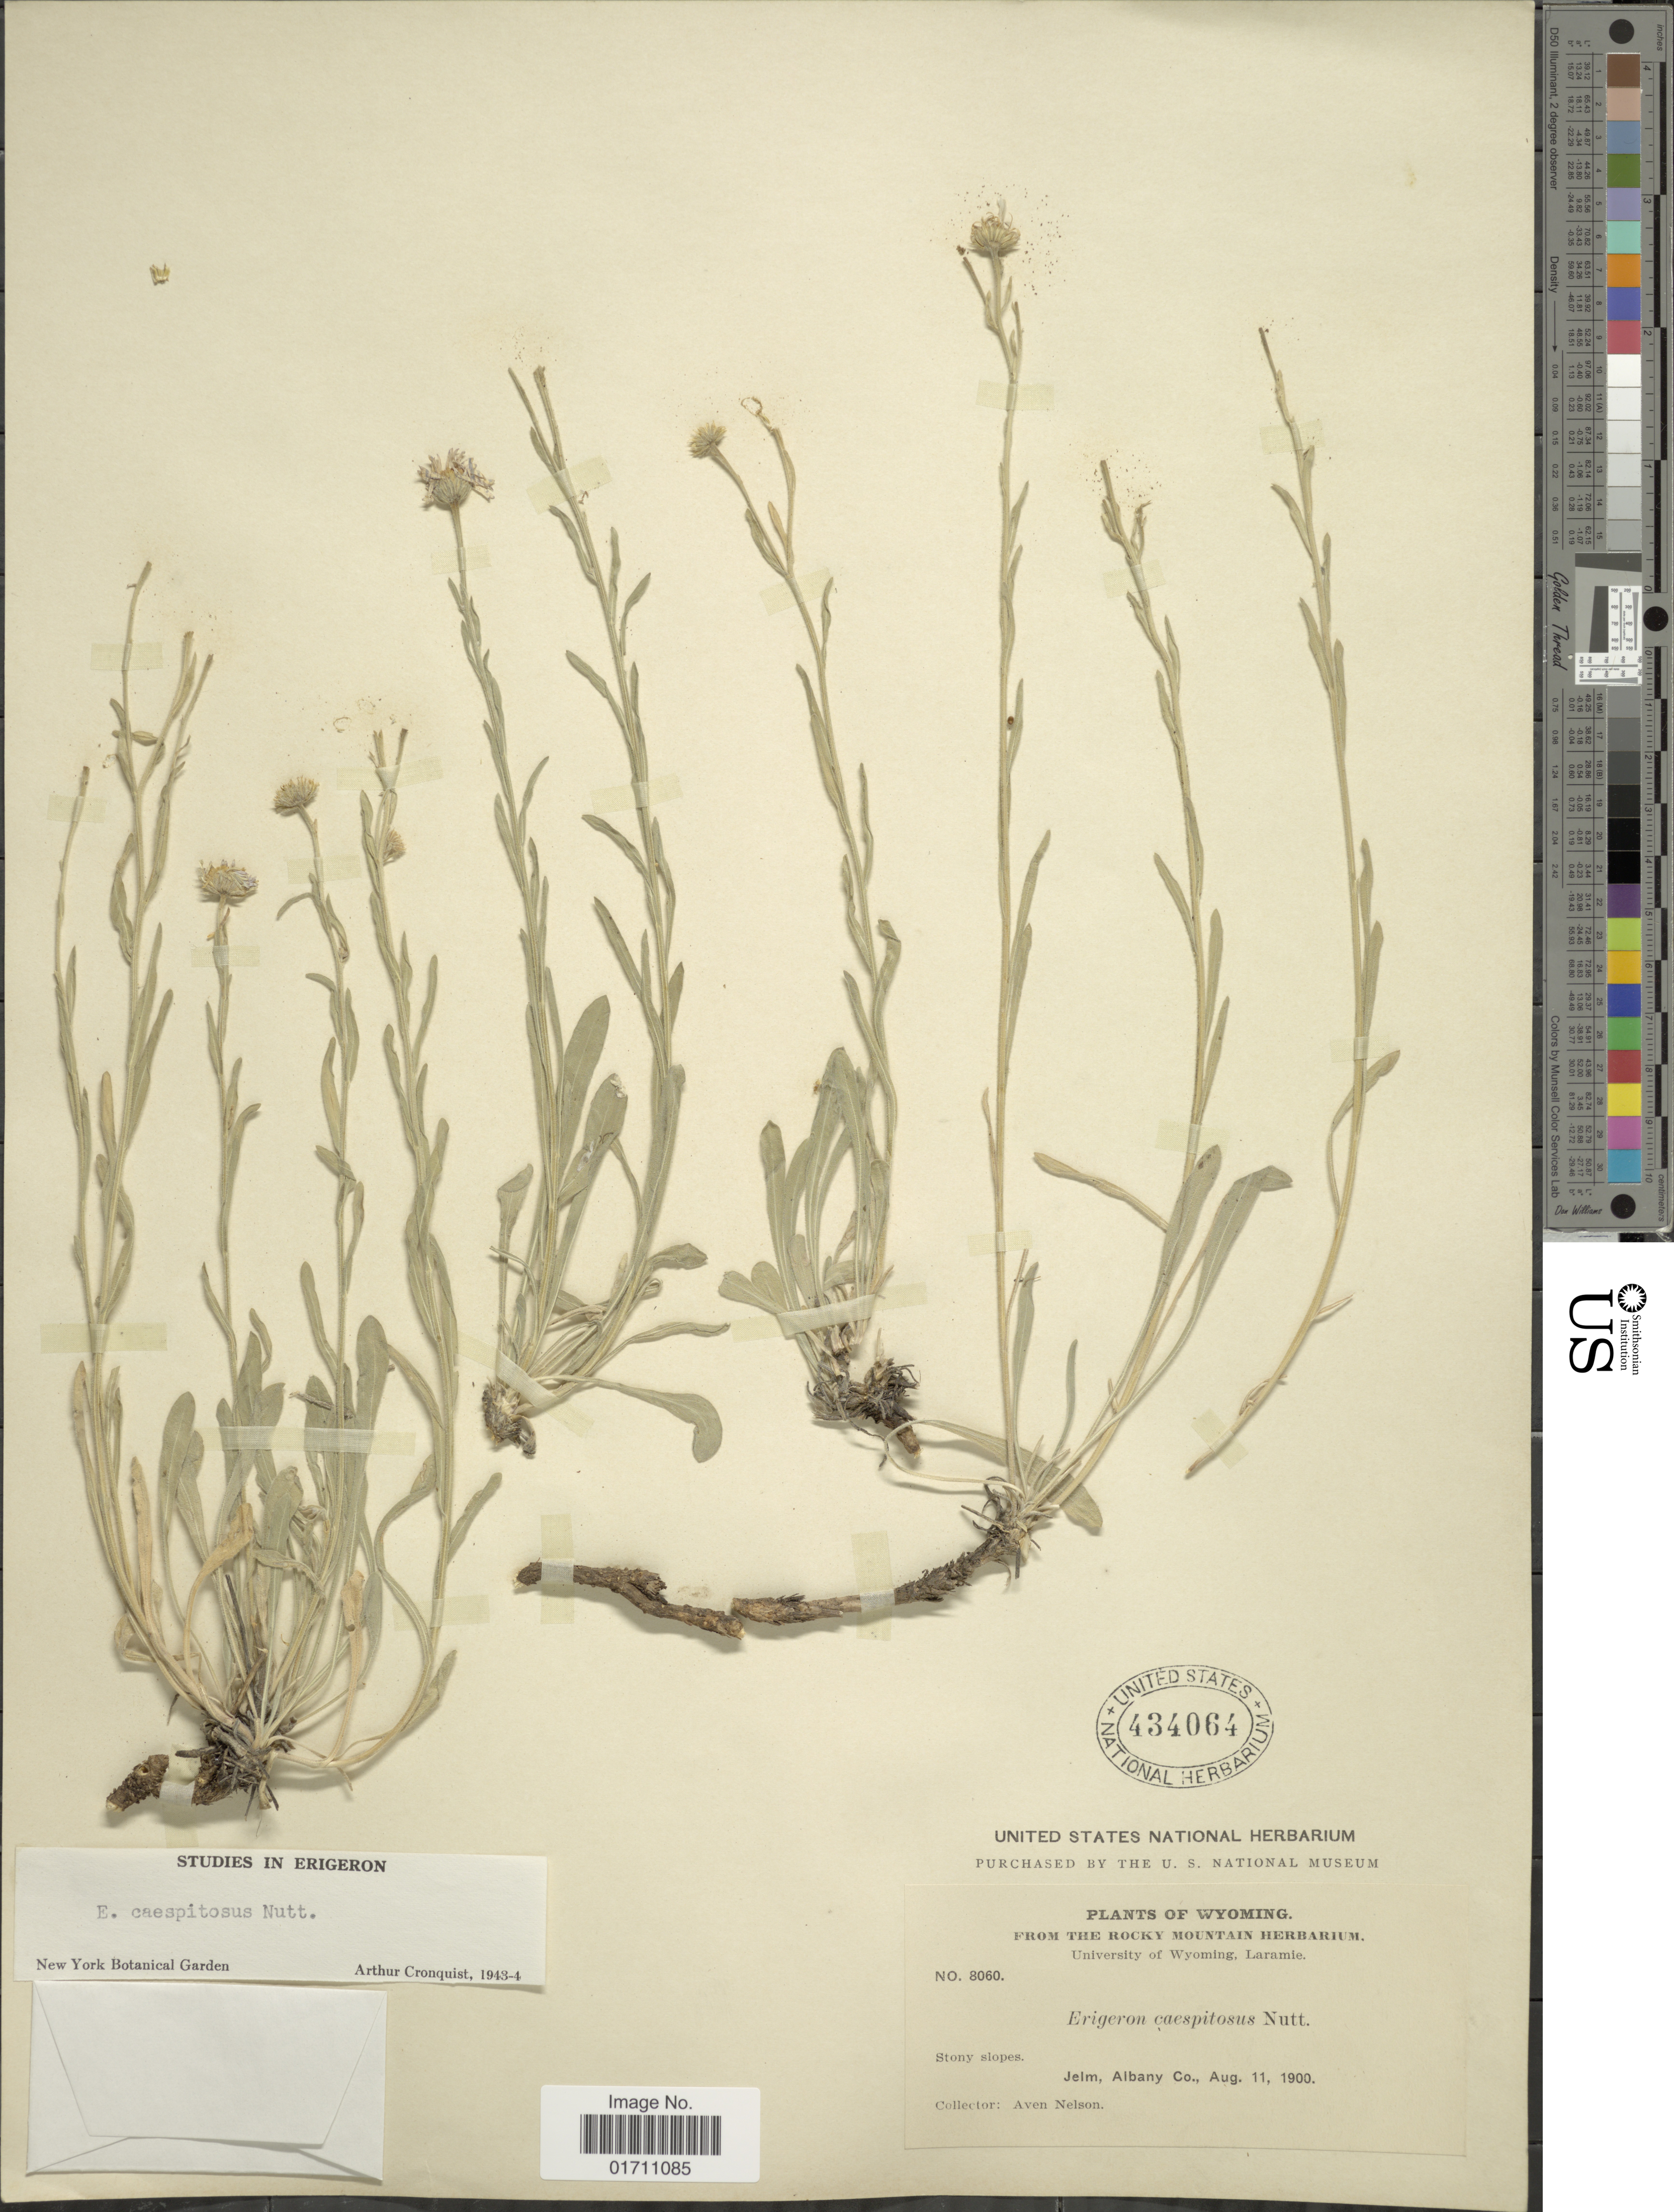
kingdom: Plantae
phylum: Tracheophyta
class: Magnoliopsida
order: Asterales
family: Asteraceae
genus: Erigeron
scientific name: Erigeron caespitosus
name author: Nutt.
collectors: A. Nelson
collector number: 8060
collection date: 1900-08-11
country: United States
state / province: Wyoming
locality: Stony slopes. Jelm, Albany Co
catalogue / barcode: US 434064